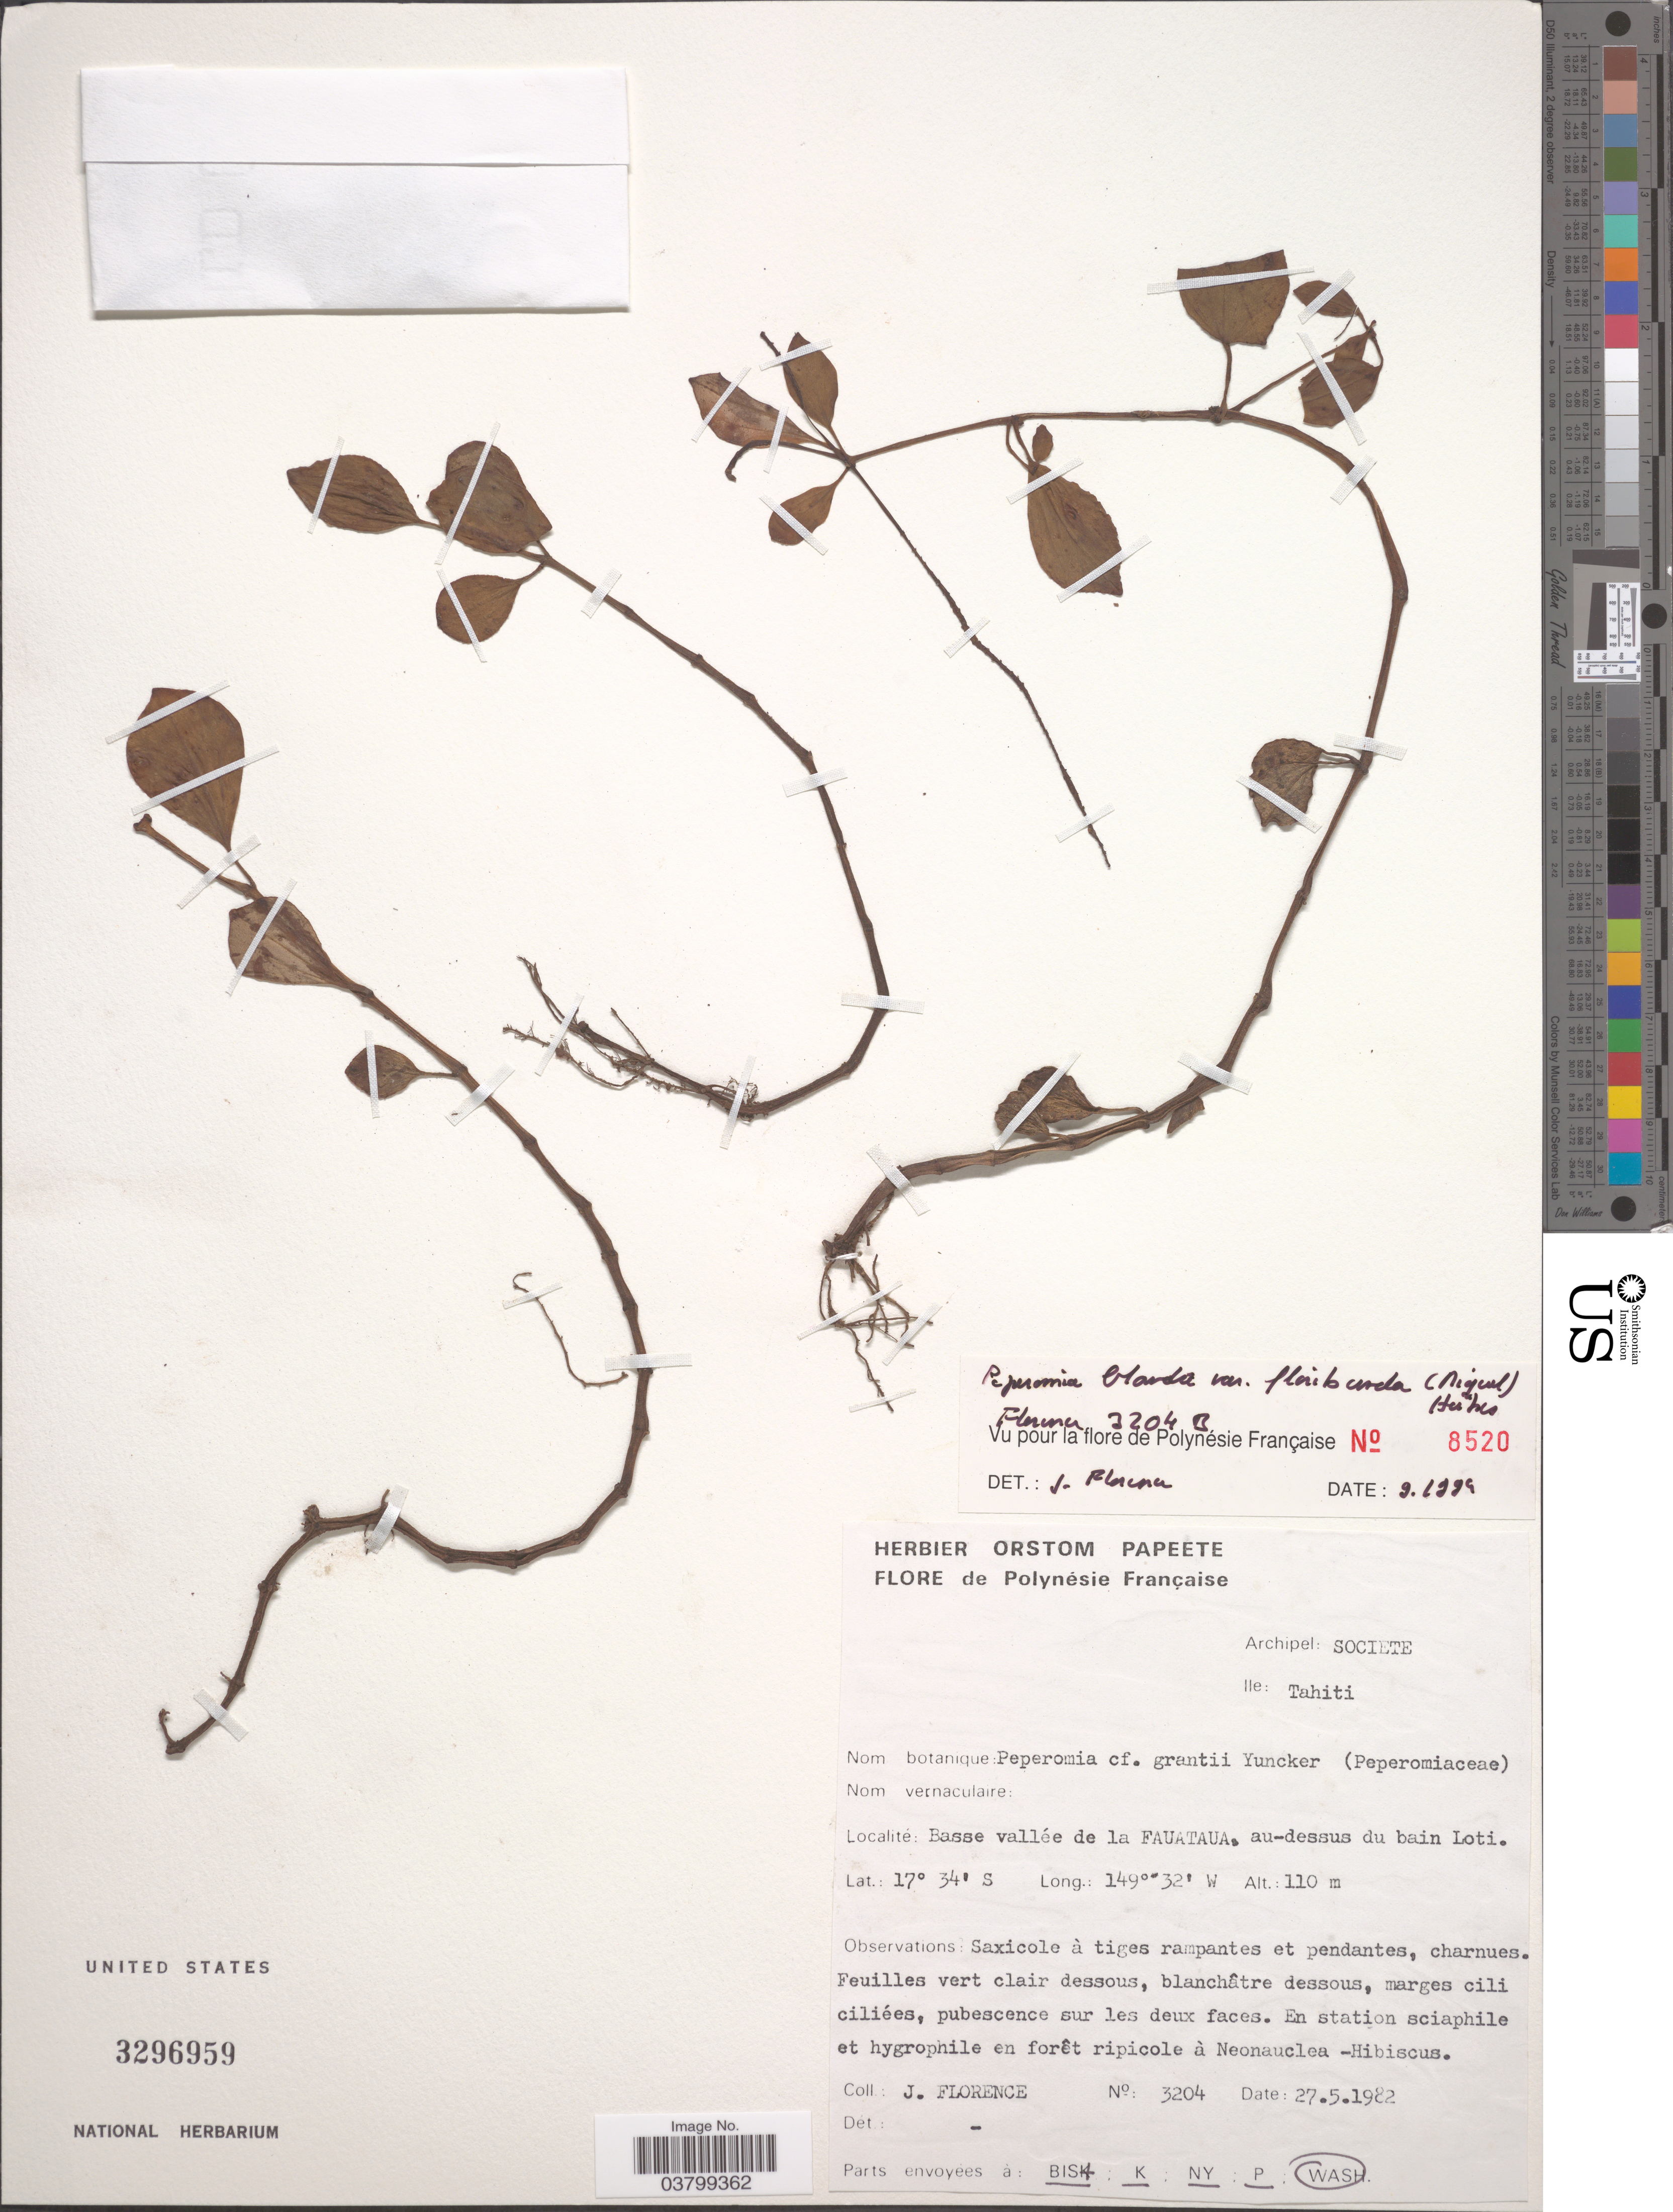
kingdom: Plantae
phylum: Tracheophyta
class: Magnoliopsida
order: Piperales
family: Piperaceae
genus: Peperomia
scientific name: Peperomia leptostachya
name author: Hook. & Arn.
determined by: Wagner, W. L., (BOT), Smithsonian Institution - National Museum of Natural History (UNITED STATES)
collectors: J. Florence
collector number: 3204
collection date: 1982-05-27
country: French Polynesia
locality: Archipel: Societe. Ile: Tahiti. Basse vallée de la Fauataua, au-dessus du bain Loti.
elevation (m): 110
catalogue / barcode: US 3296959